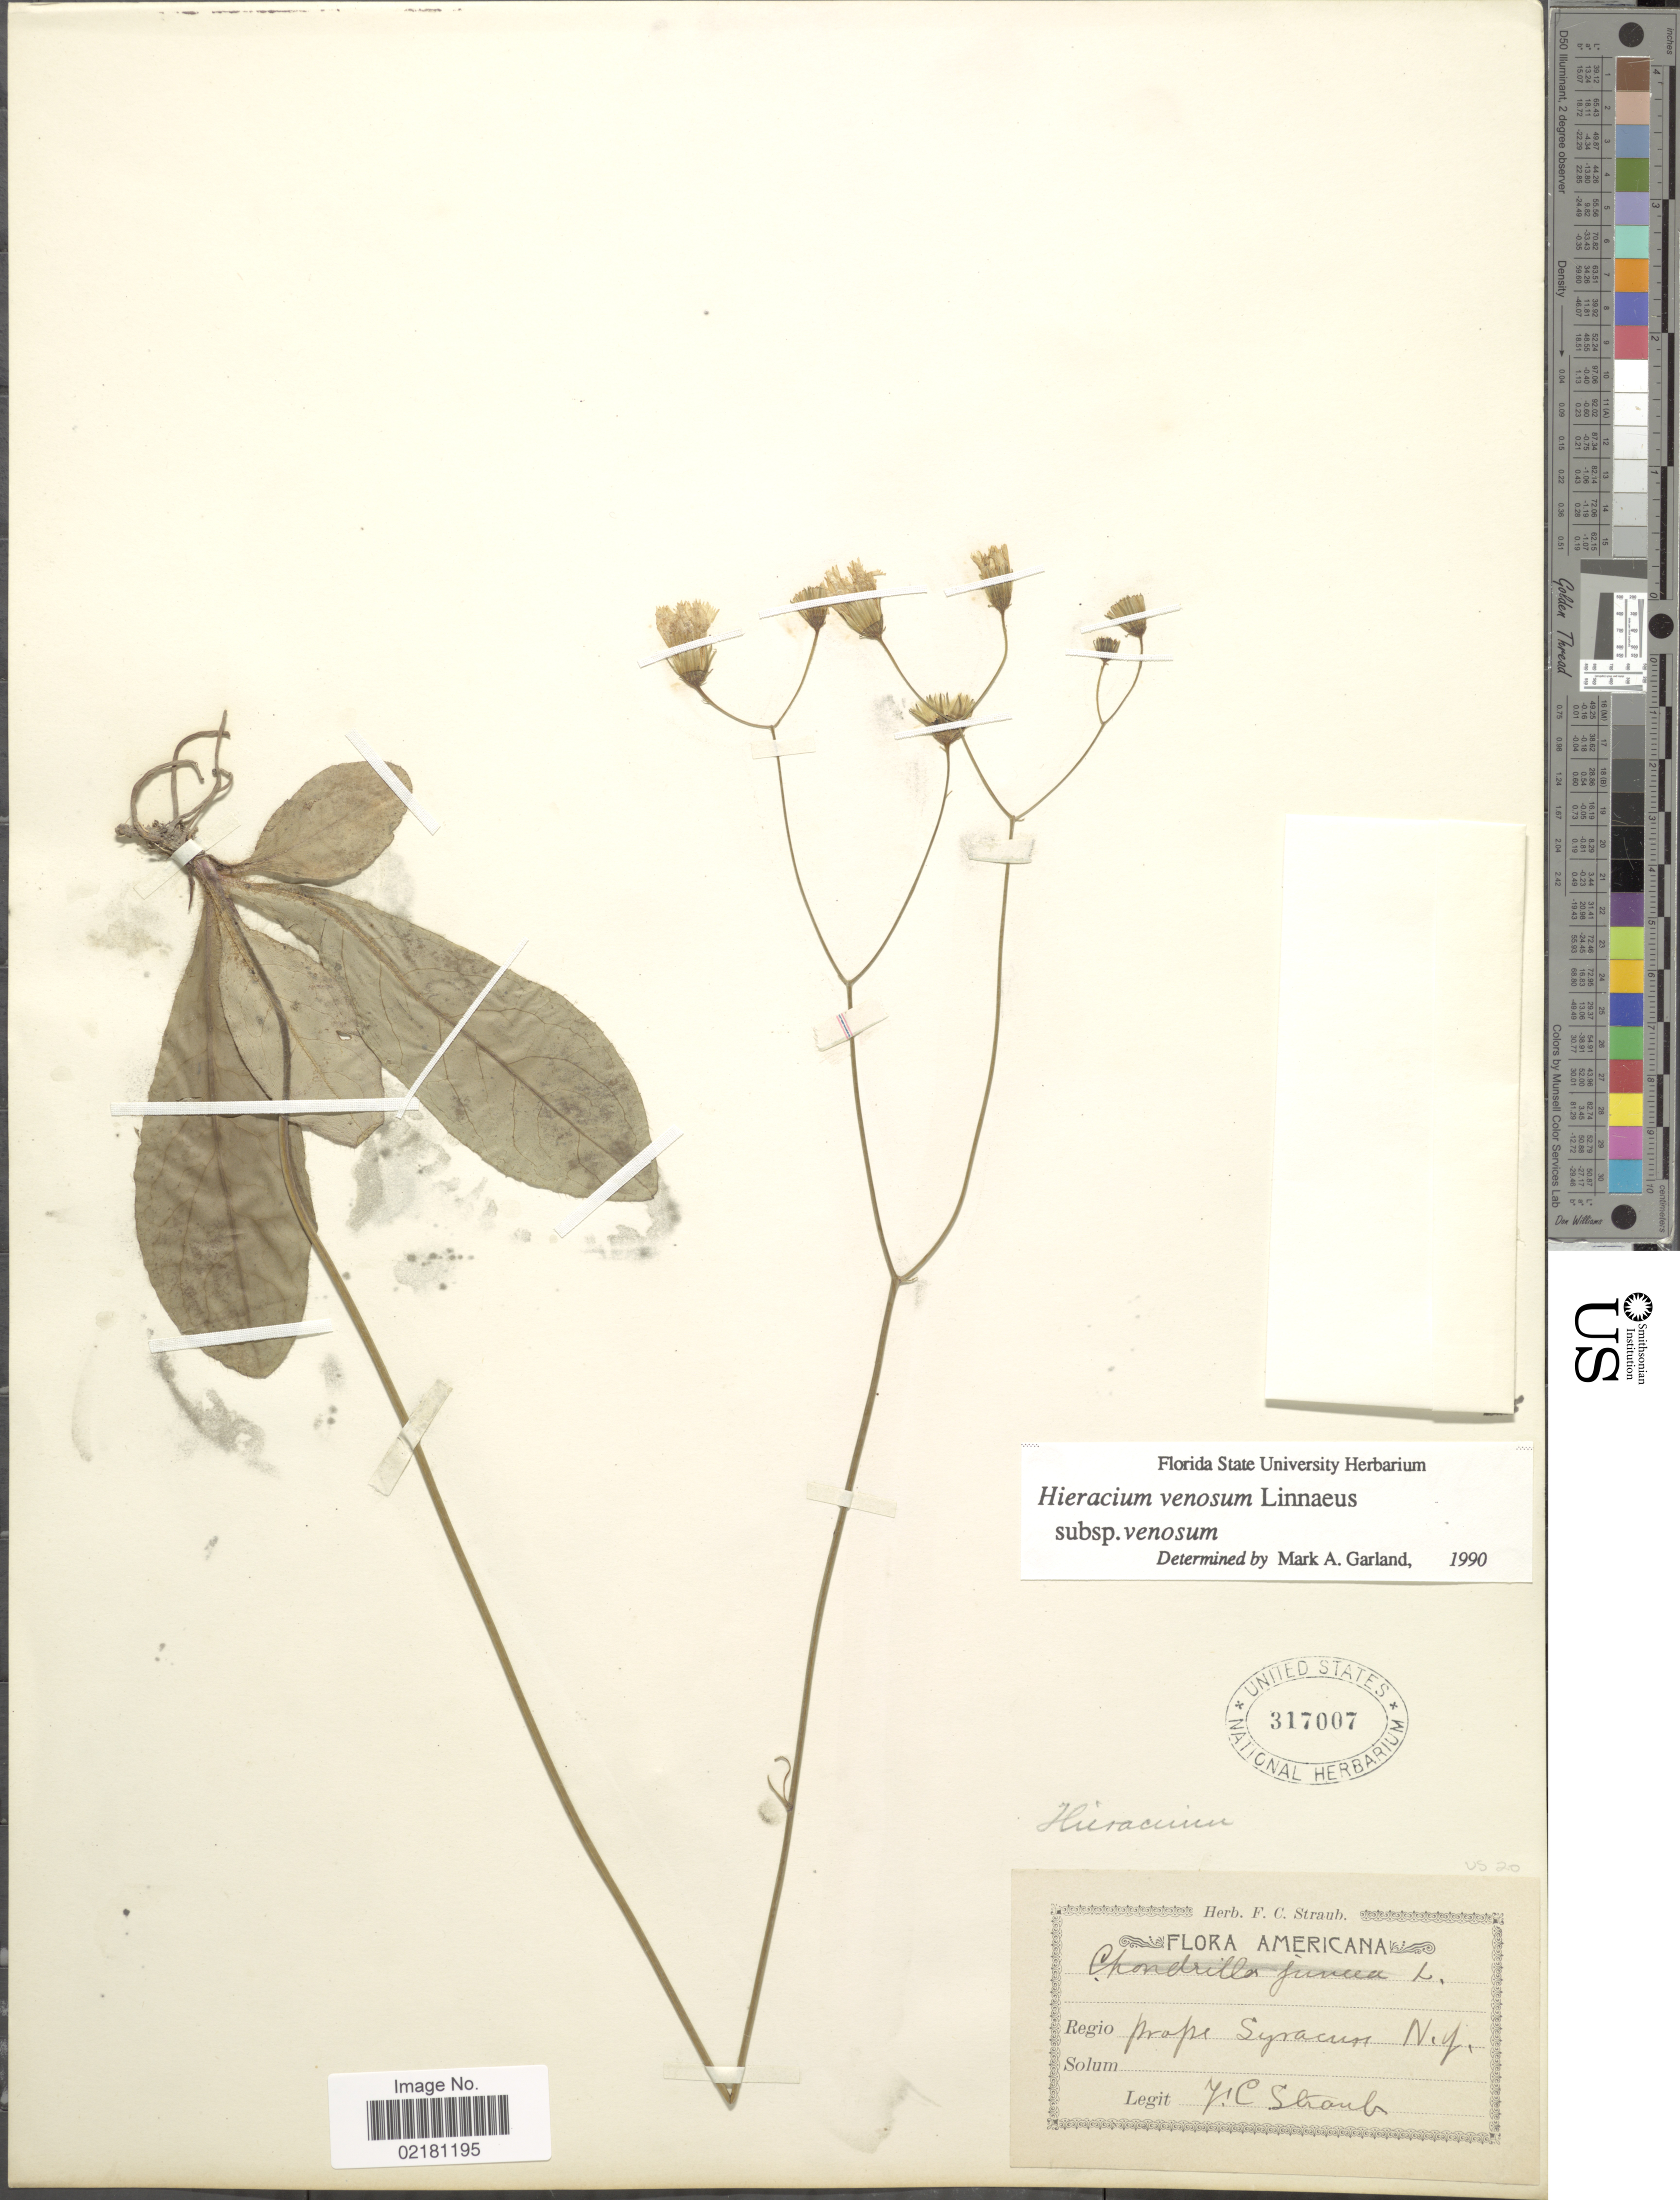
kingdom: Plantae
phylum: Tracheophyta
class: Magnoliopsida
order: Asterales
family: Asteraceae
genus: Hieracium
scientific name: Hieracium venosum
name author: L.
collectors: J. Straub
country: United States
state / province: New York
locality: Prope Syracuse N.Y.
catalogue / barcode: US 317007